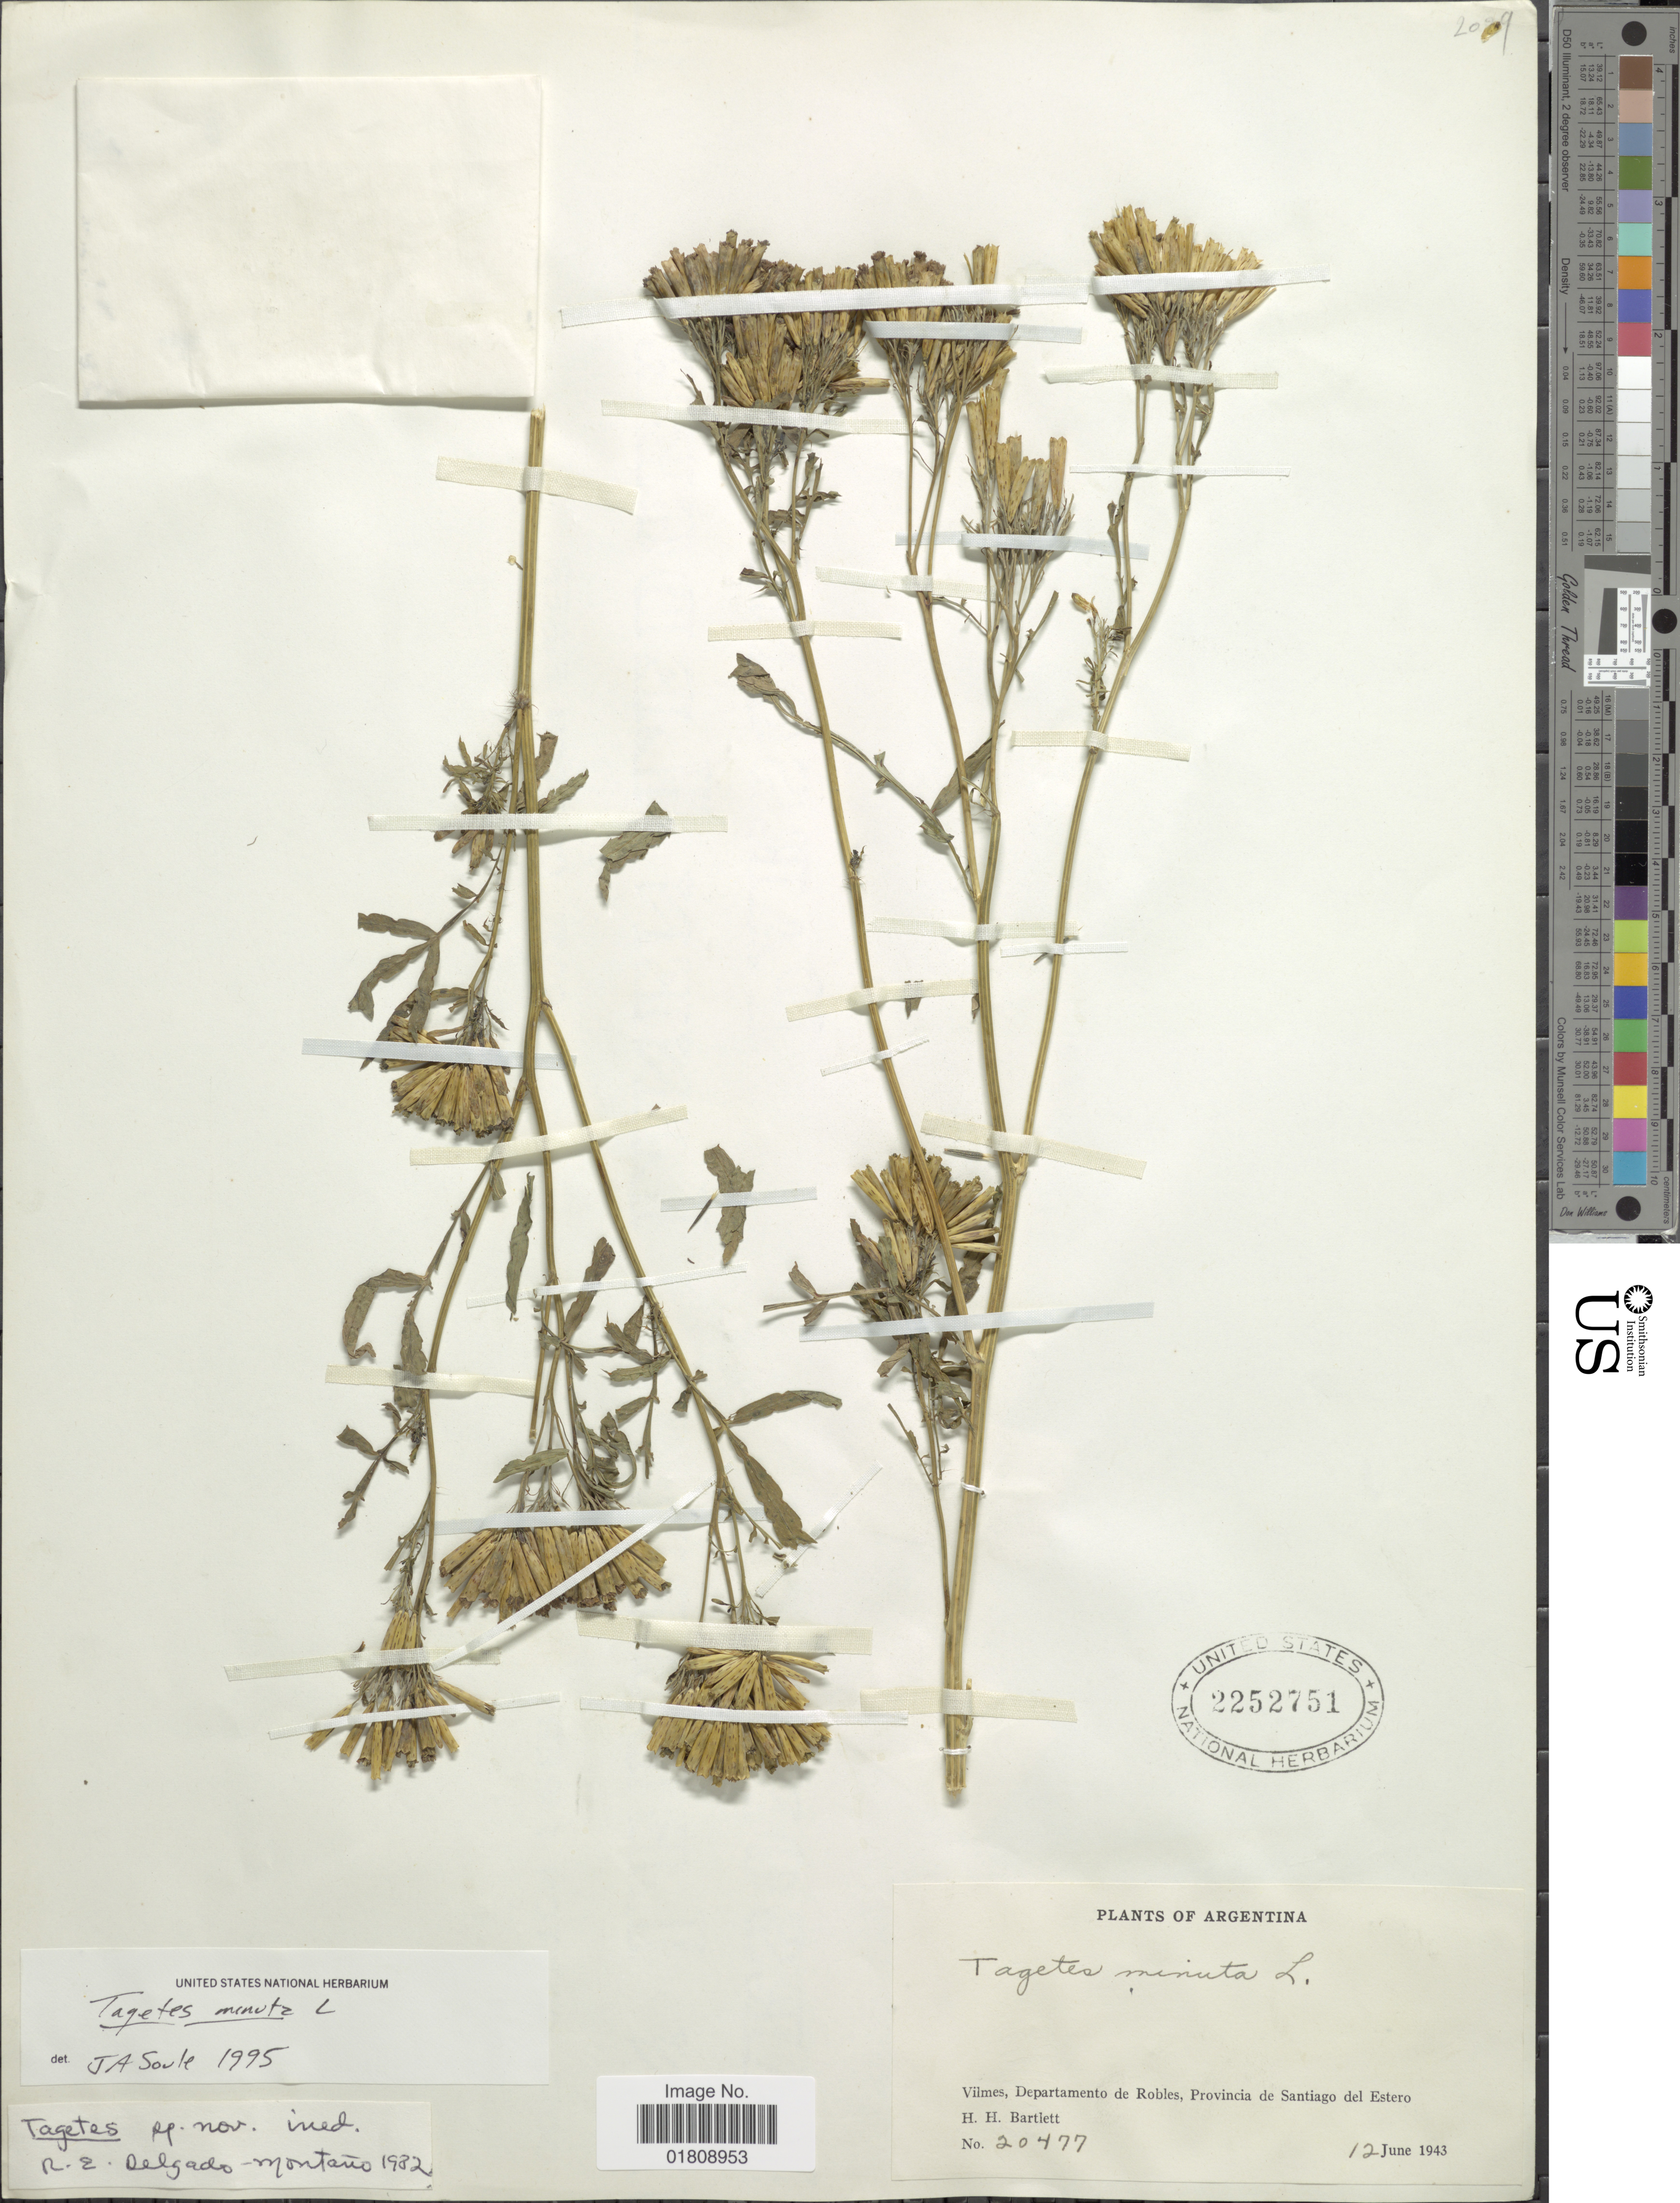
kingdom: Plantae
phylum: Tracheophyta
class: Magnoliopsida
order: Asterales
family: Asteraceae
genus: Tagetes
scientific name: Tagetes minuta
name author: L.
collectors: H. H. Bartlett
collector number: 20477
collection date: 1943-06-12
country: Argentina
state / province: Santiago del Estero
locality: Vilmes, Departamento de Robles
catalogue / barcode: US 2252751